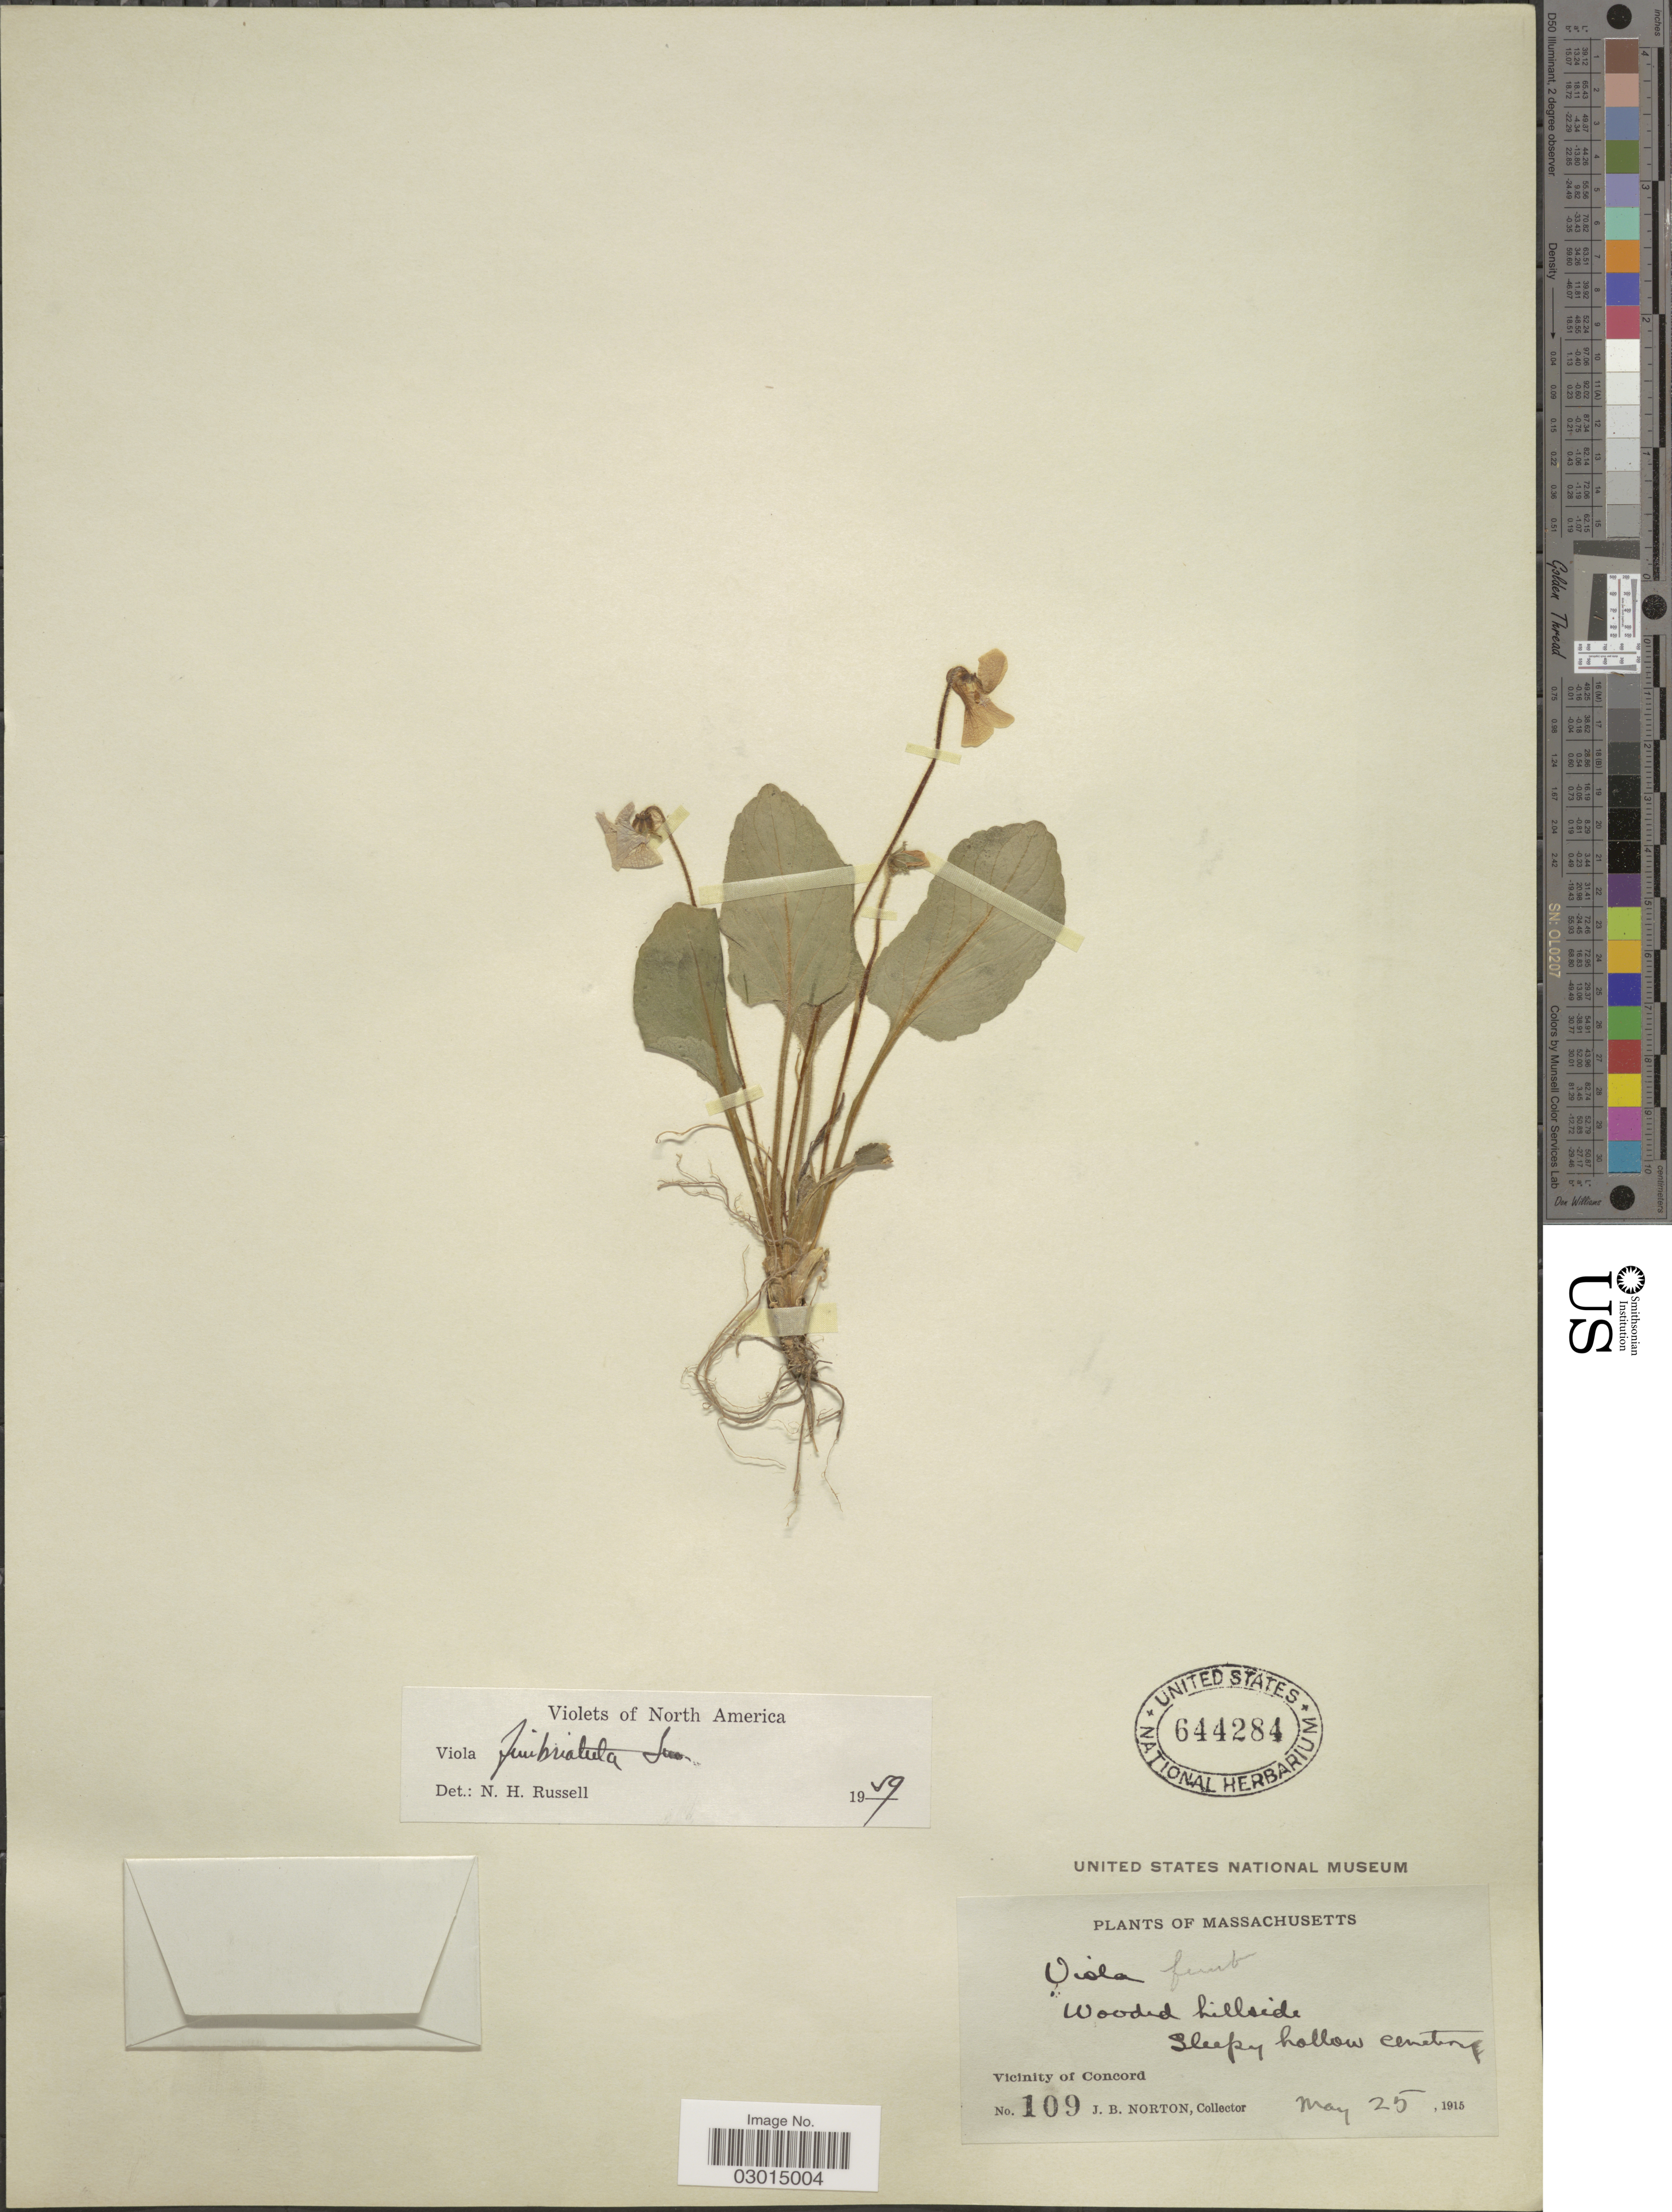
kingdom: Plantae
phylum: Tracheophyta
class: Magnoliopsida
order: Malpighiales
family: Violaceae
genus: Viola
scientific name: Viola fimbriatula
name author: Small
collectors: J. B. Norton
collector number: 109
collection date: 1915-05-25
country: United States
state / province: Massachusetts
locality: Wooded hillside, Sleepy hollow cemetery. Vicinity of Concord.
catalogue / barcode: US 644284